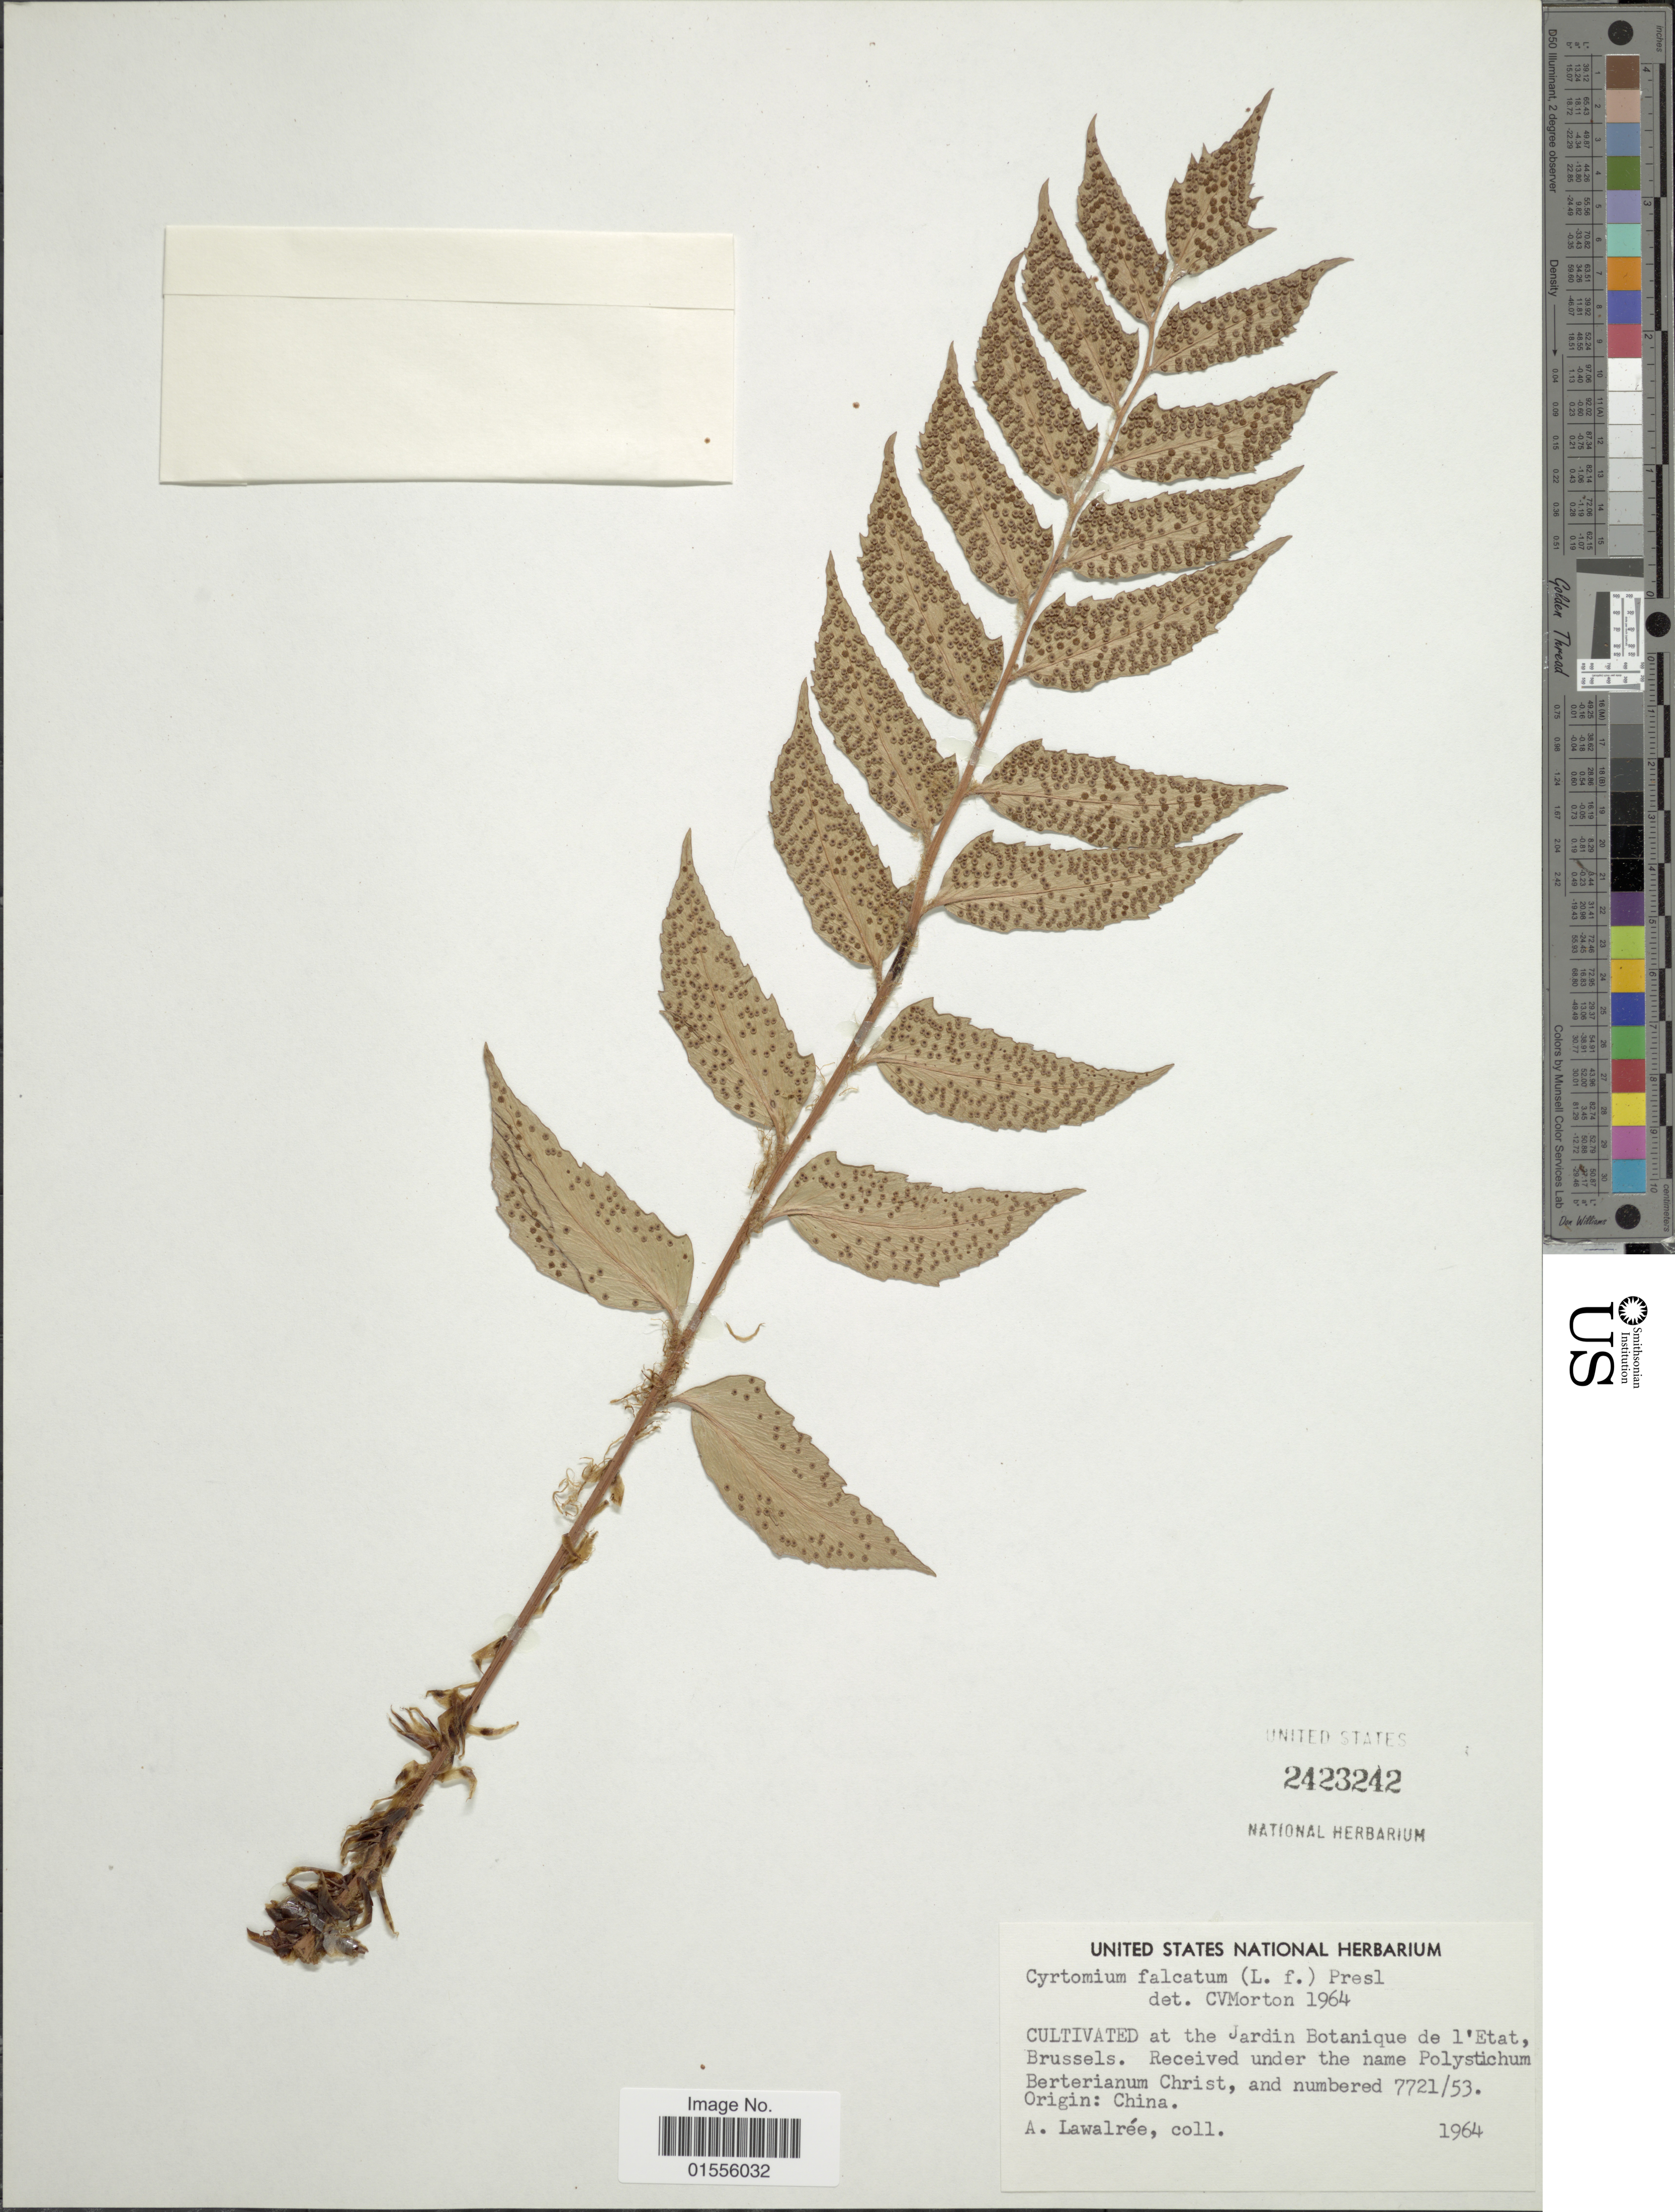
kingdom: Plantae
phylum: Tracheophyta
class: Polypodiopsida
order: Polypodiales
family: Dryopteridaceae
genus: Cyrtomium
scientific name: Cyrtomium falcatum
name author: (L. f.) C. Presl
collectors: A. G. Lawalrée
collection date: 1964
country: China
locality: Cultivated at the Jardin Botanique de l'Etat, Brussel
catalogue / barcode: US 2423242